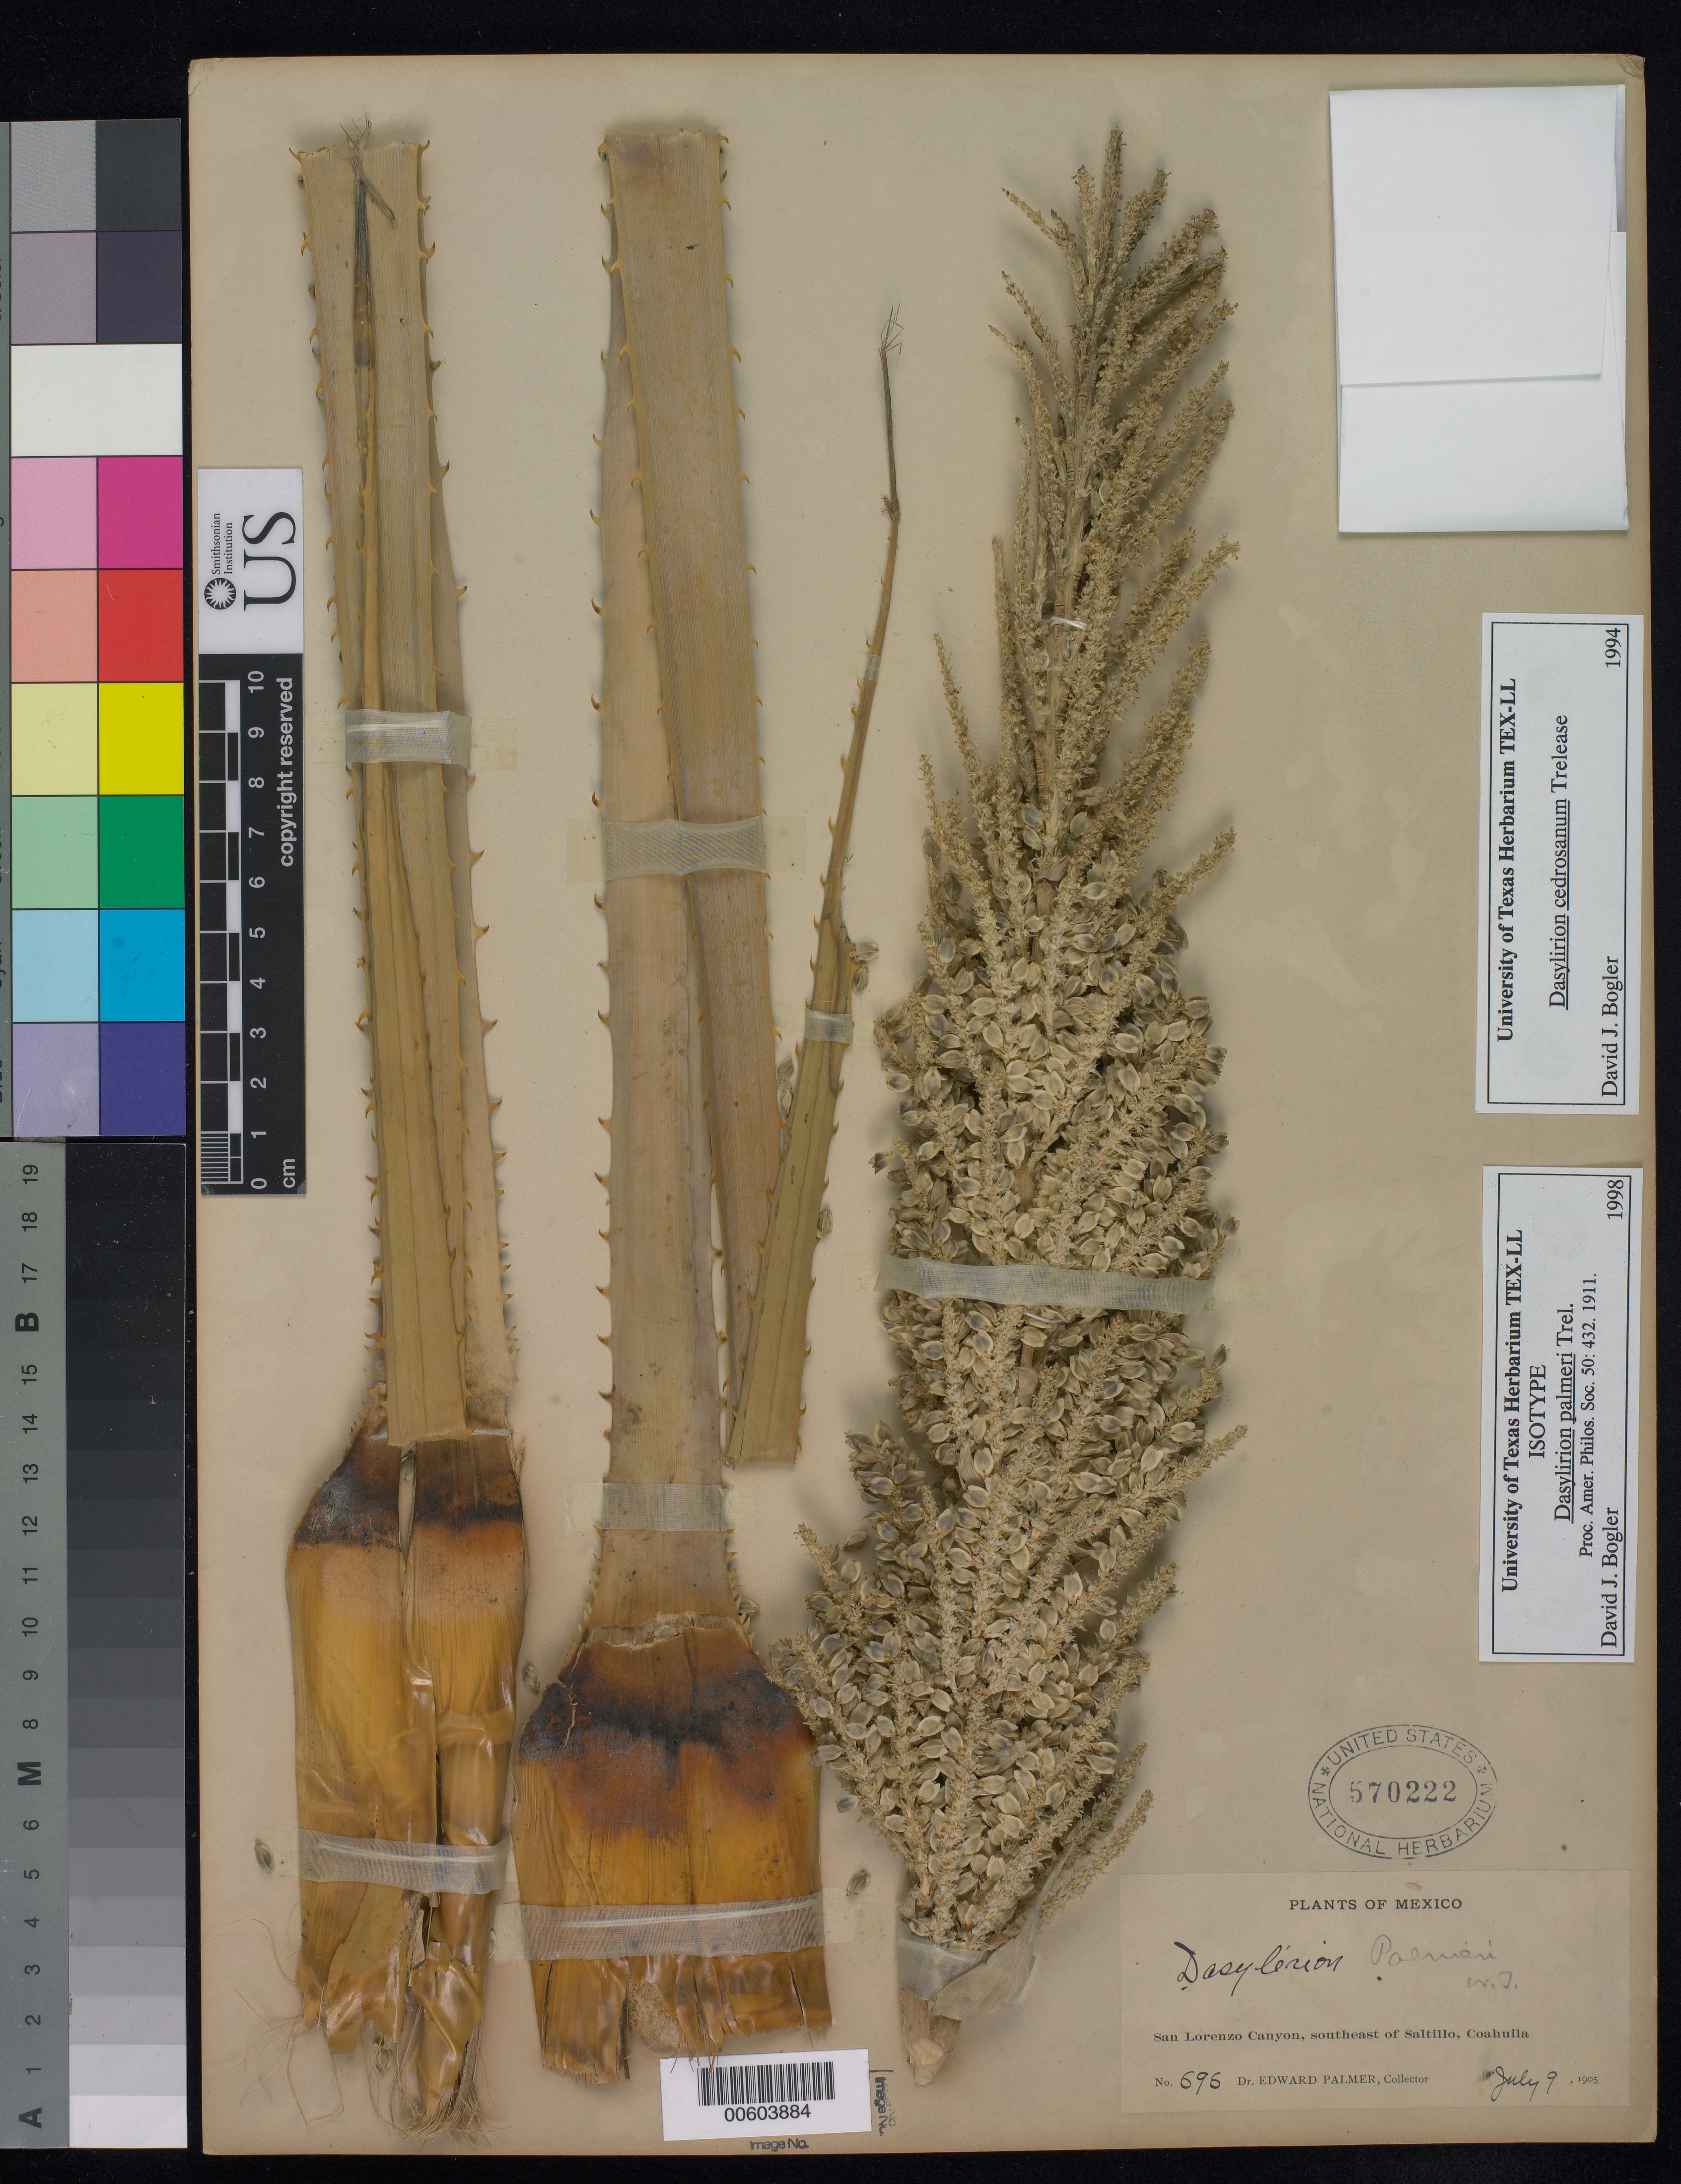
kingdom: Plantae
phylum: Tracheophyta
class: Liliopsida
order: Asparagales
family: Asparagaceae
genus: Dasylirion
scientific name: Dasylirion palmeri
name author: Trel.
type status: Isotype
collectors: E. Palmer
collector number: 696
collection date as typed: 09 Jul 1905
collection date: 1905-07-09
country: Mexico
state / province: Coahuila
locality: San Lorenzo Canyon, SE of Saltillo.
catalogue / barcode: US 570222